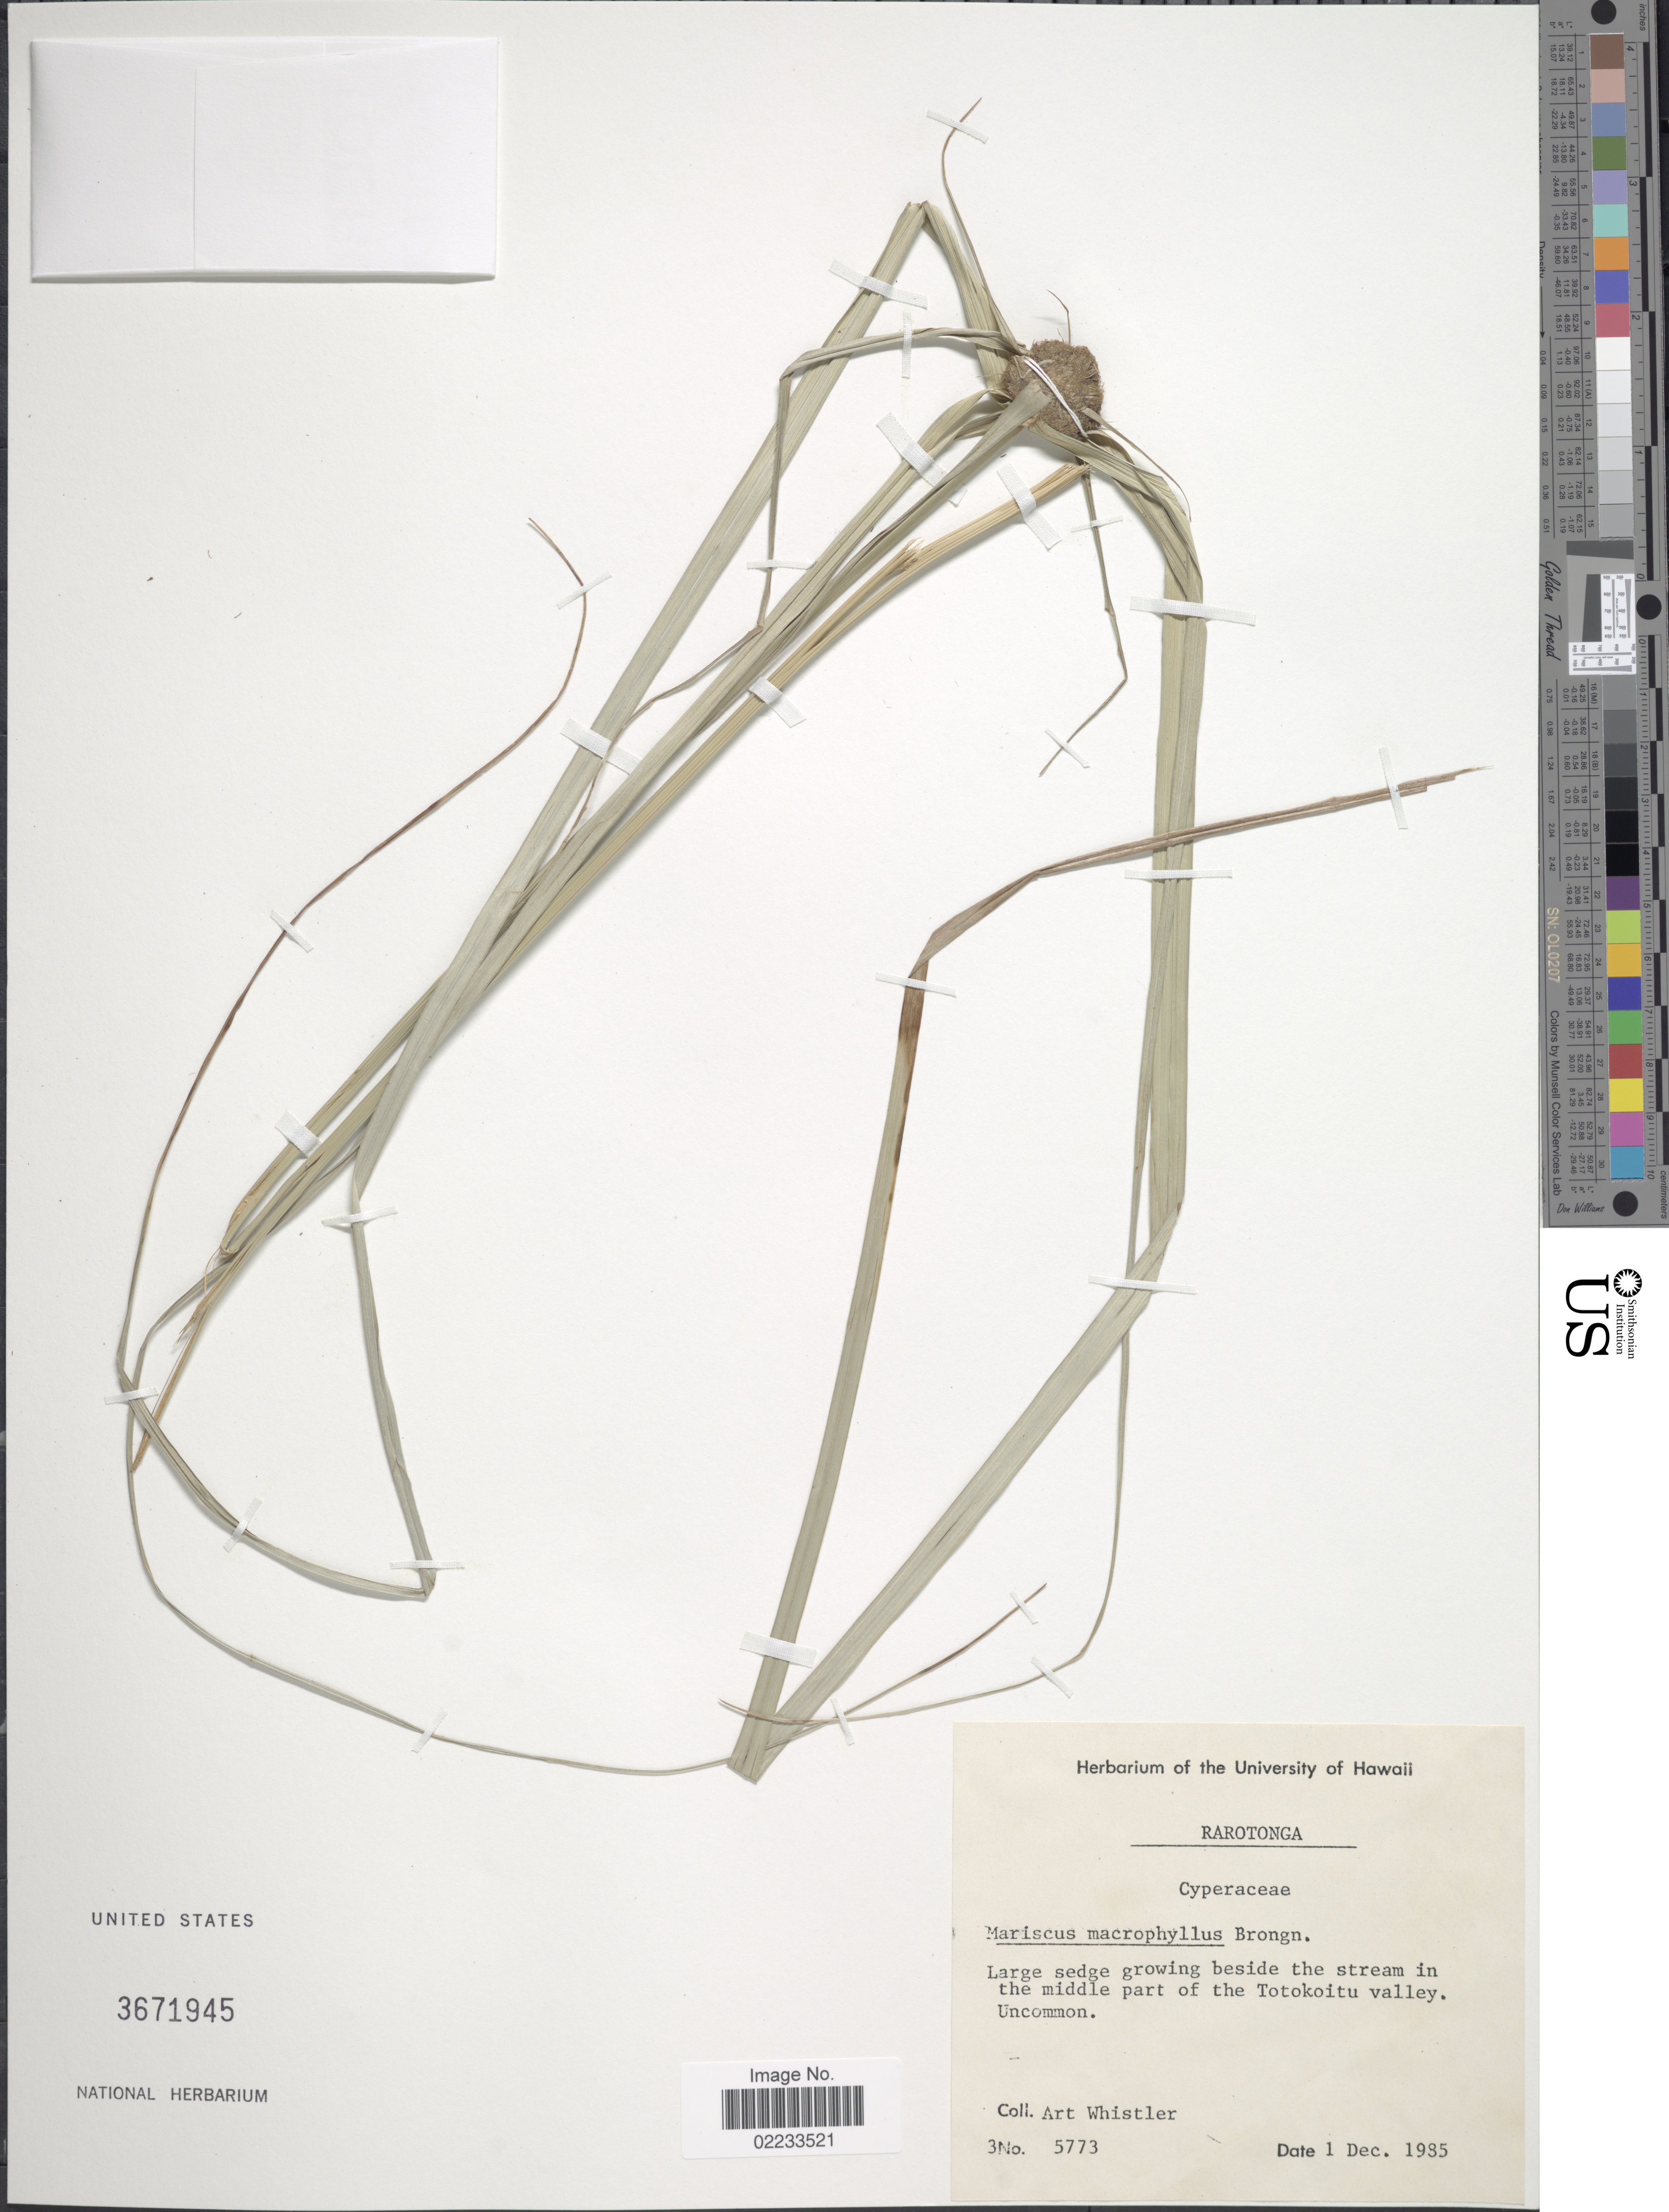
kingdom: Plantae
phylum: Tracheophyta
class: Liliopsida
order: Poales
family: Cyperaceae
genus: Cyperus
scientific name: Cyperus macrophyllus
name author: (Brongn.) Boeckeler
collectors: A. Whistler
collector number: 5773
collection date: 1985-12-01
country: Cook Islands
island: Rarotonga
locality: Rarotonga, middle part of the Totokoitu valley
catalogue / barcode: US 3671945